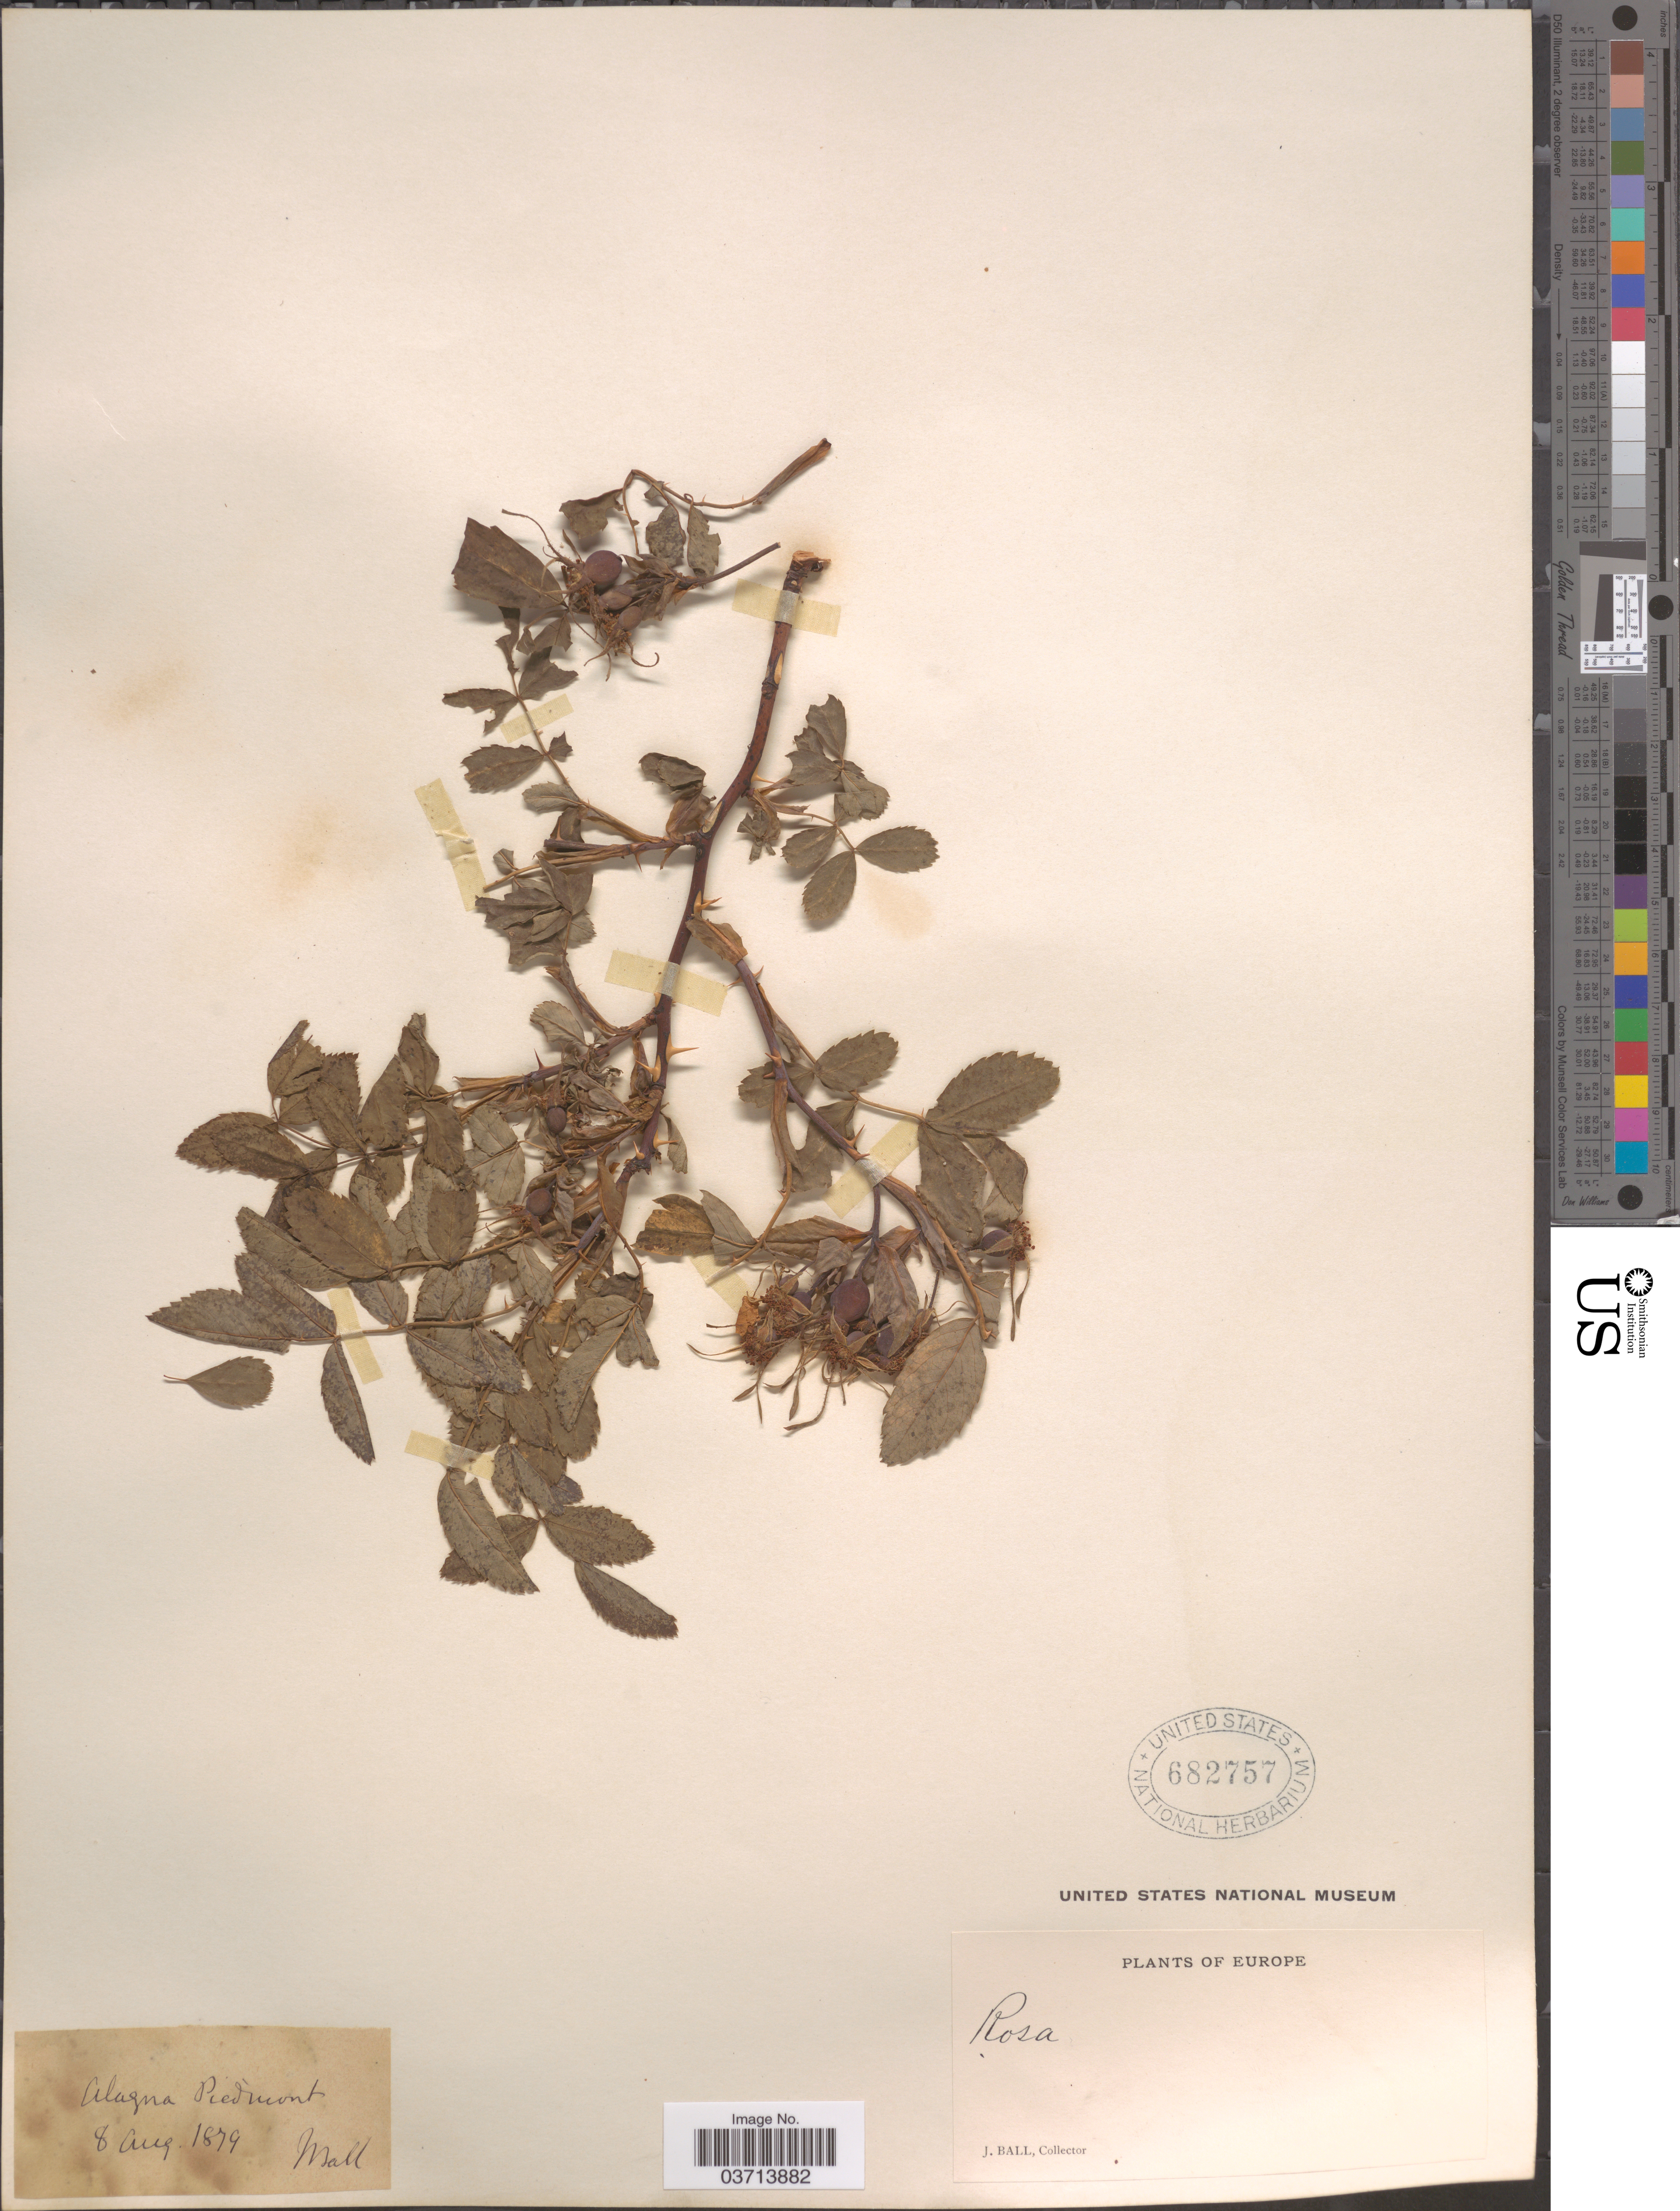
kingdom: Plantae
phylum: Tracheophyta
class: Magnoliopsida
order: Rosales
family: Rosaceae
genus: Rosa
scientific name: Rosa sp.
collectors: J. Ball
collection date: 1879-08-08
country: Italy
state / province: Piedmont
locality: Alagna Piedmont.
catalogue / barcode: US 682757